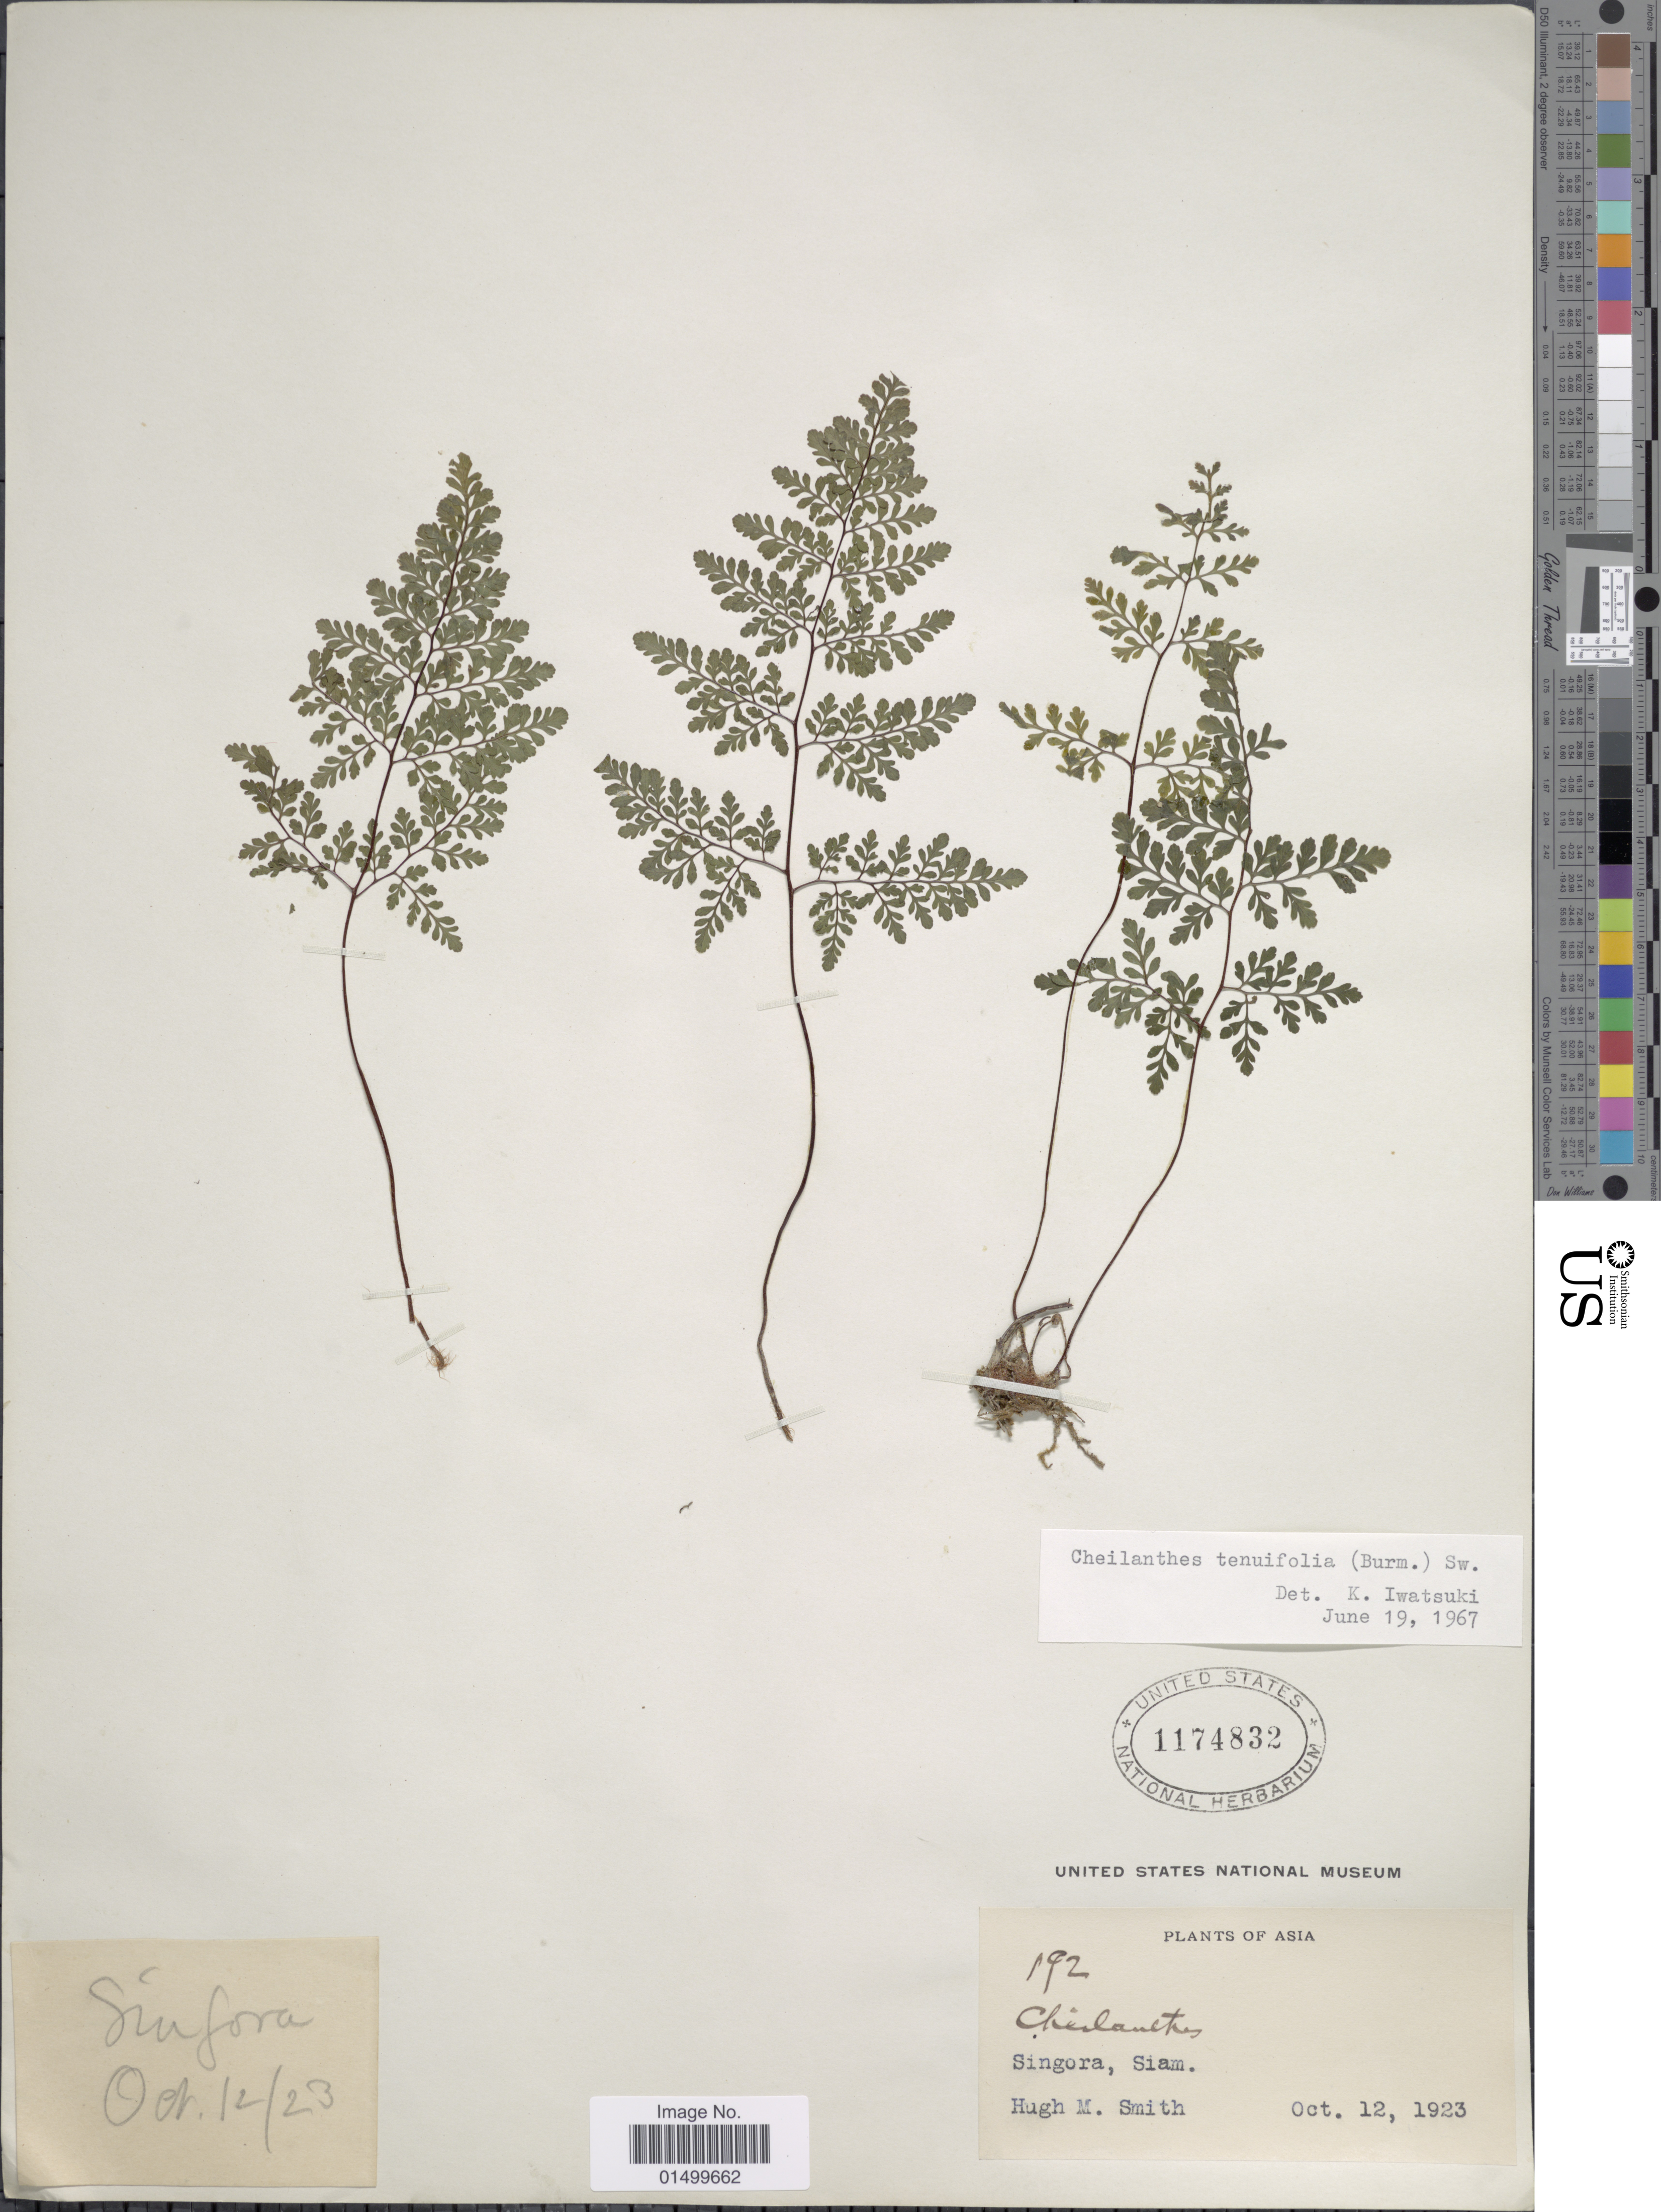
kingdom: Plantae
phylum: Tracheophyta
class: Polypodiopsida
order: Polypodiales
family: Pteridaceae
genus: Cheilanthes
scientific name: Cheilanthes tenuifolia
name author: (Burm. f.) Sw.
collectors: H. M. Smith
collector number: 192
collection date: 1923-10-12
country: Thailand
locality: Singora, Siam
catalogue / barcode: US 1174832